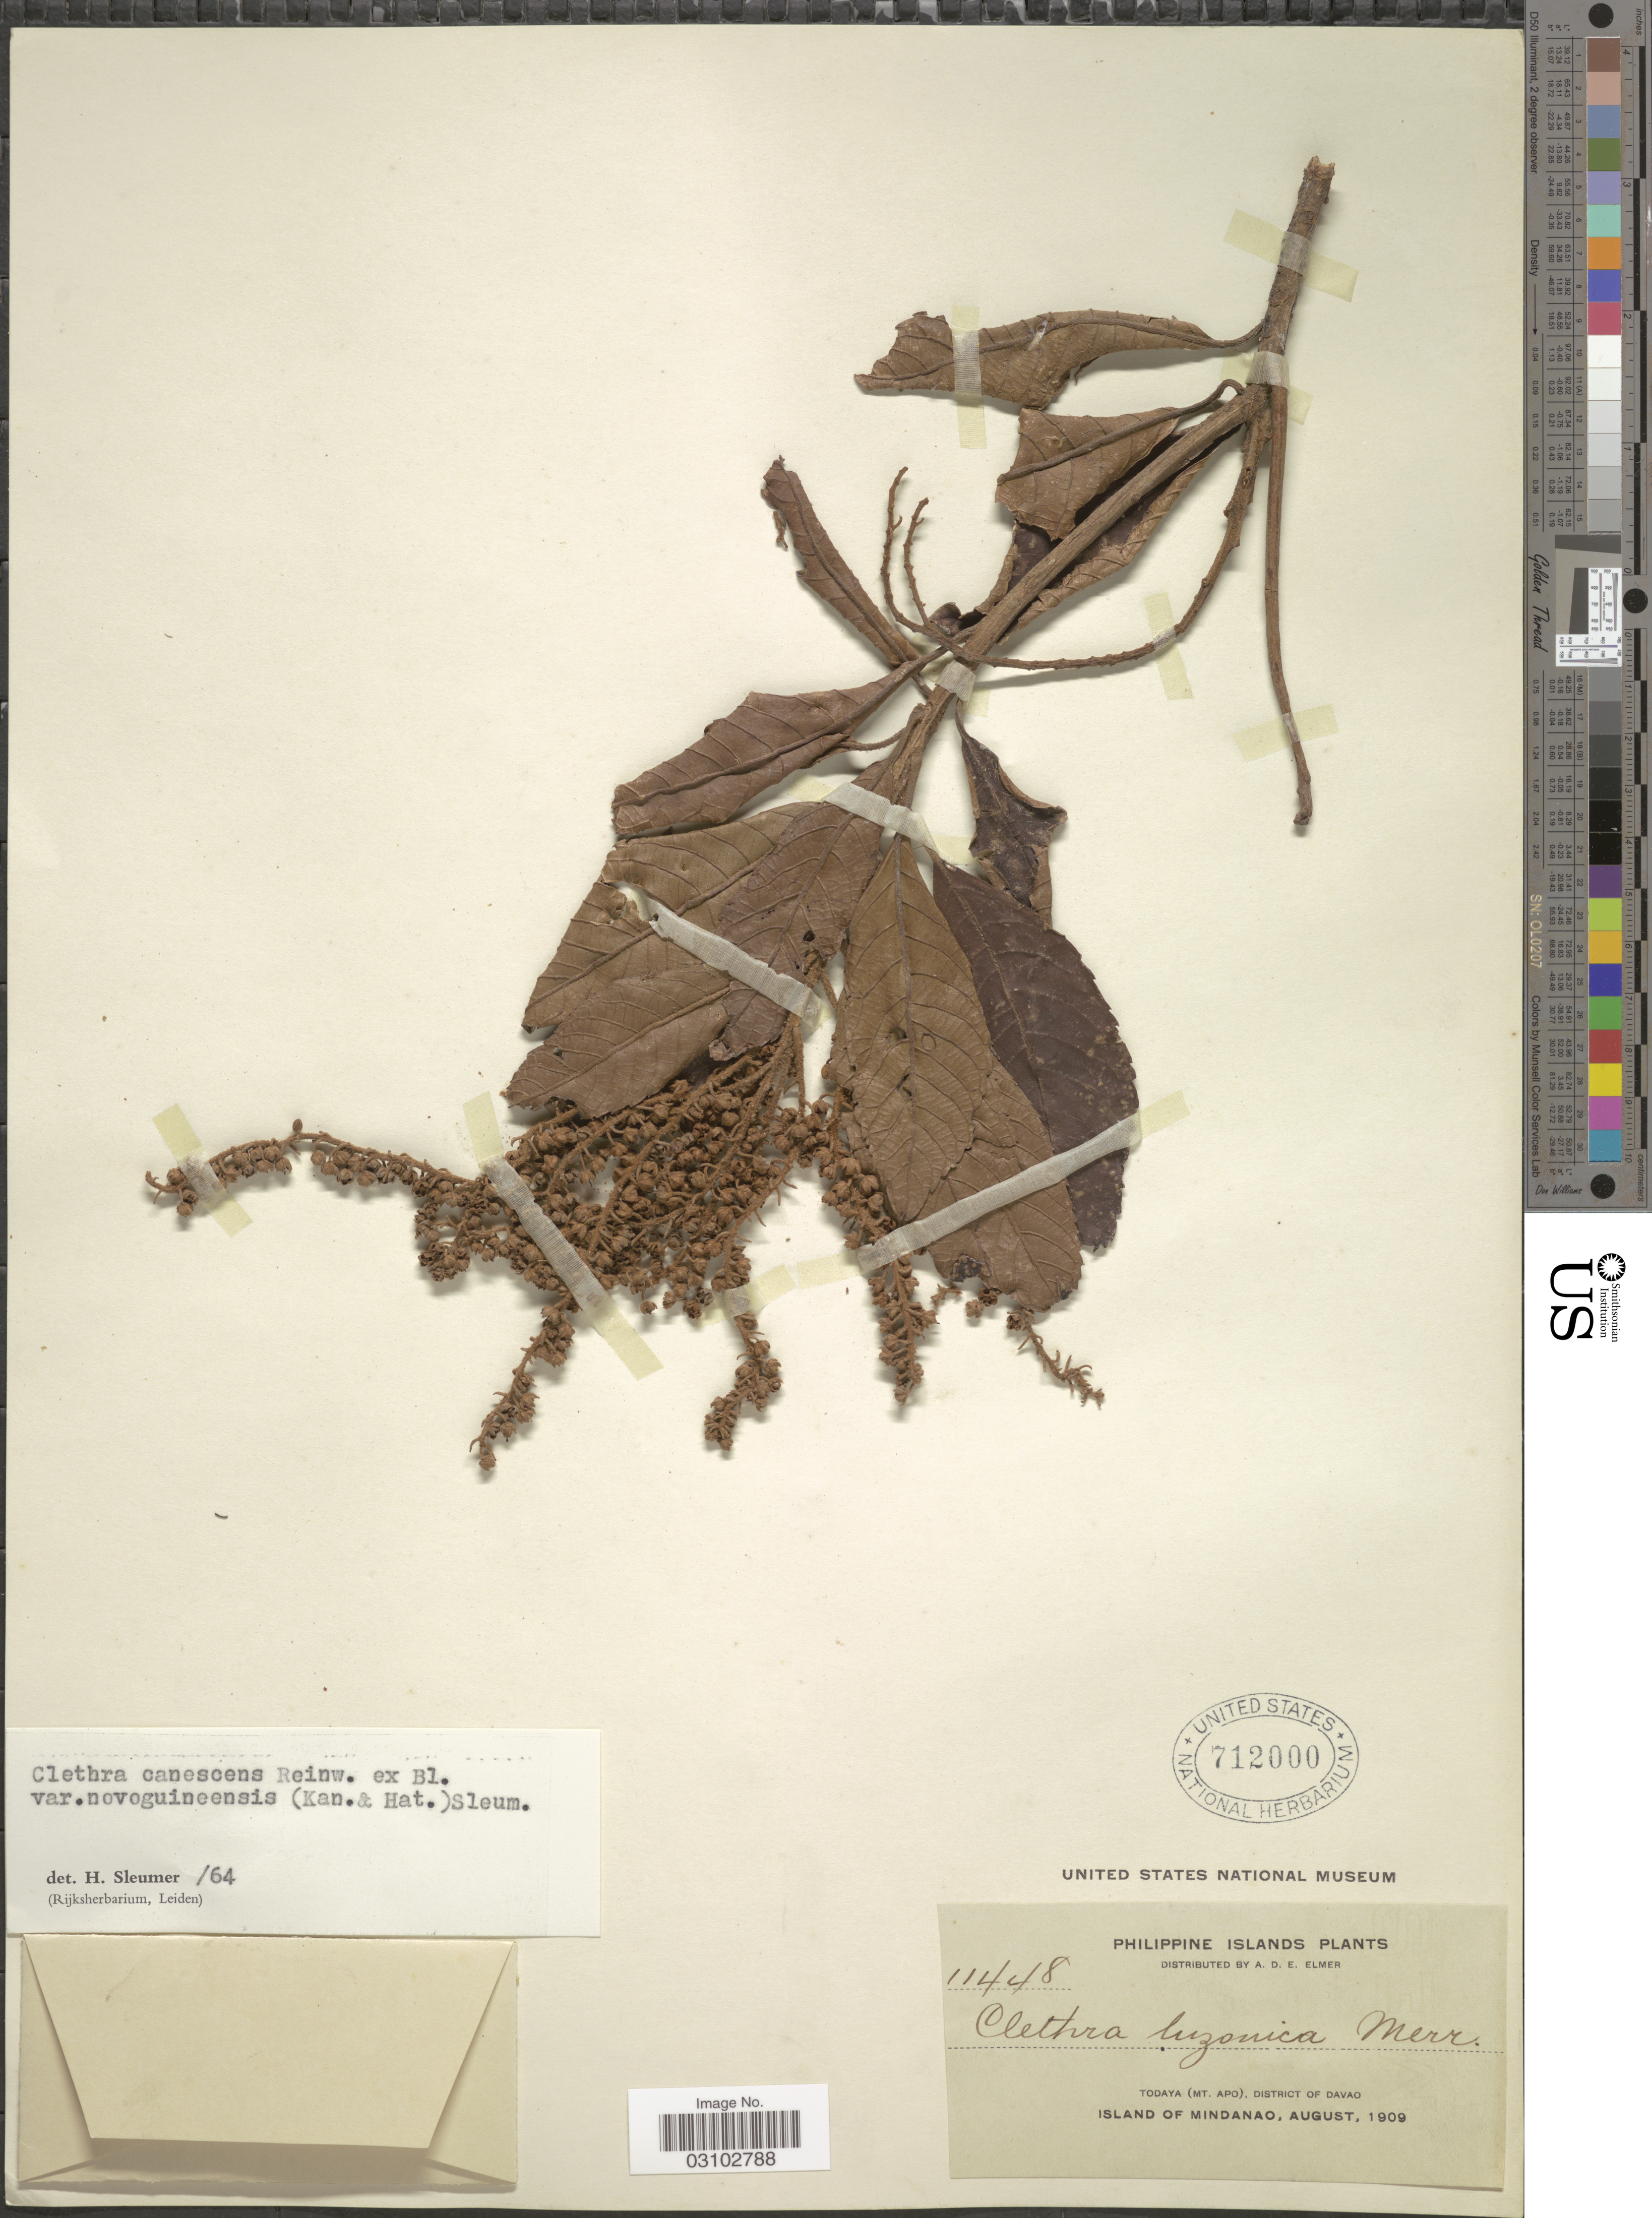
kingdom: Plantae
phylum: Tracheophyta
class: Magnoliopsida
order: Ericales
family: Clethraceae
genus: Clethra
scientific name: Clethra canescens var. novoguineensis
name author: (Kaneh. & Hatus.) Sleumer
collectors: A. D. E. Elmer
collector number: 11448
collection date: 1909-08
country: Philippines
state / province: Davao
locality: Philippine Islands. Todaya (Mt. Apo), District of Davao. Island of Mindanao.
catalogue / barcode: US 712000